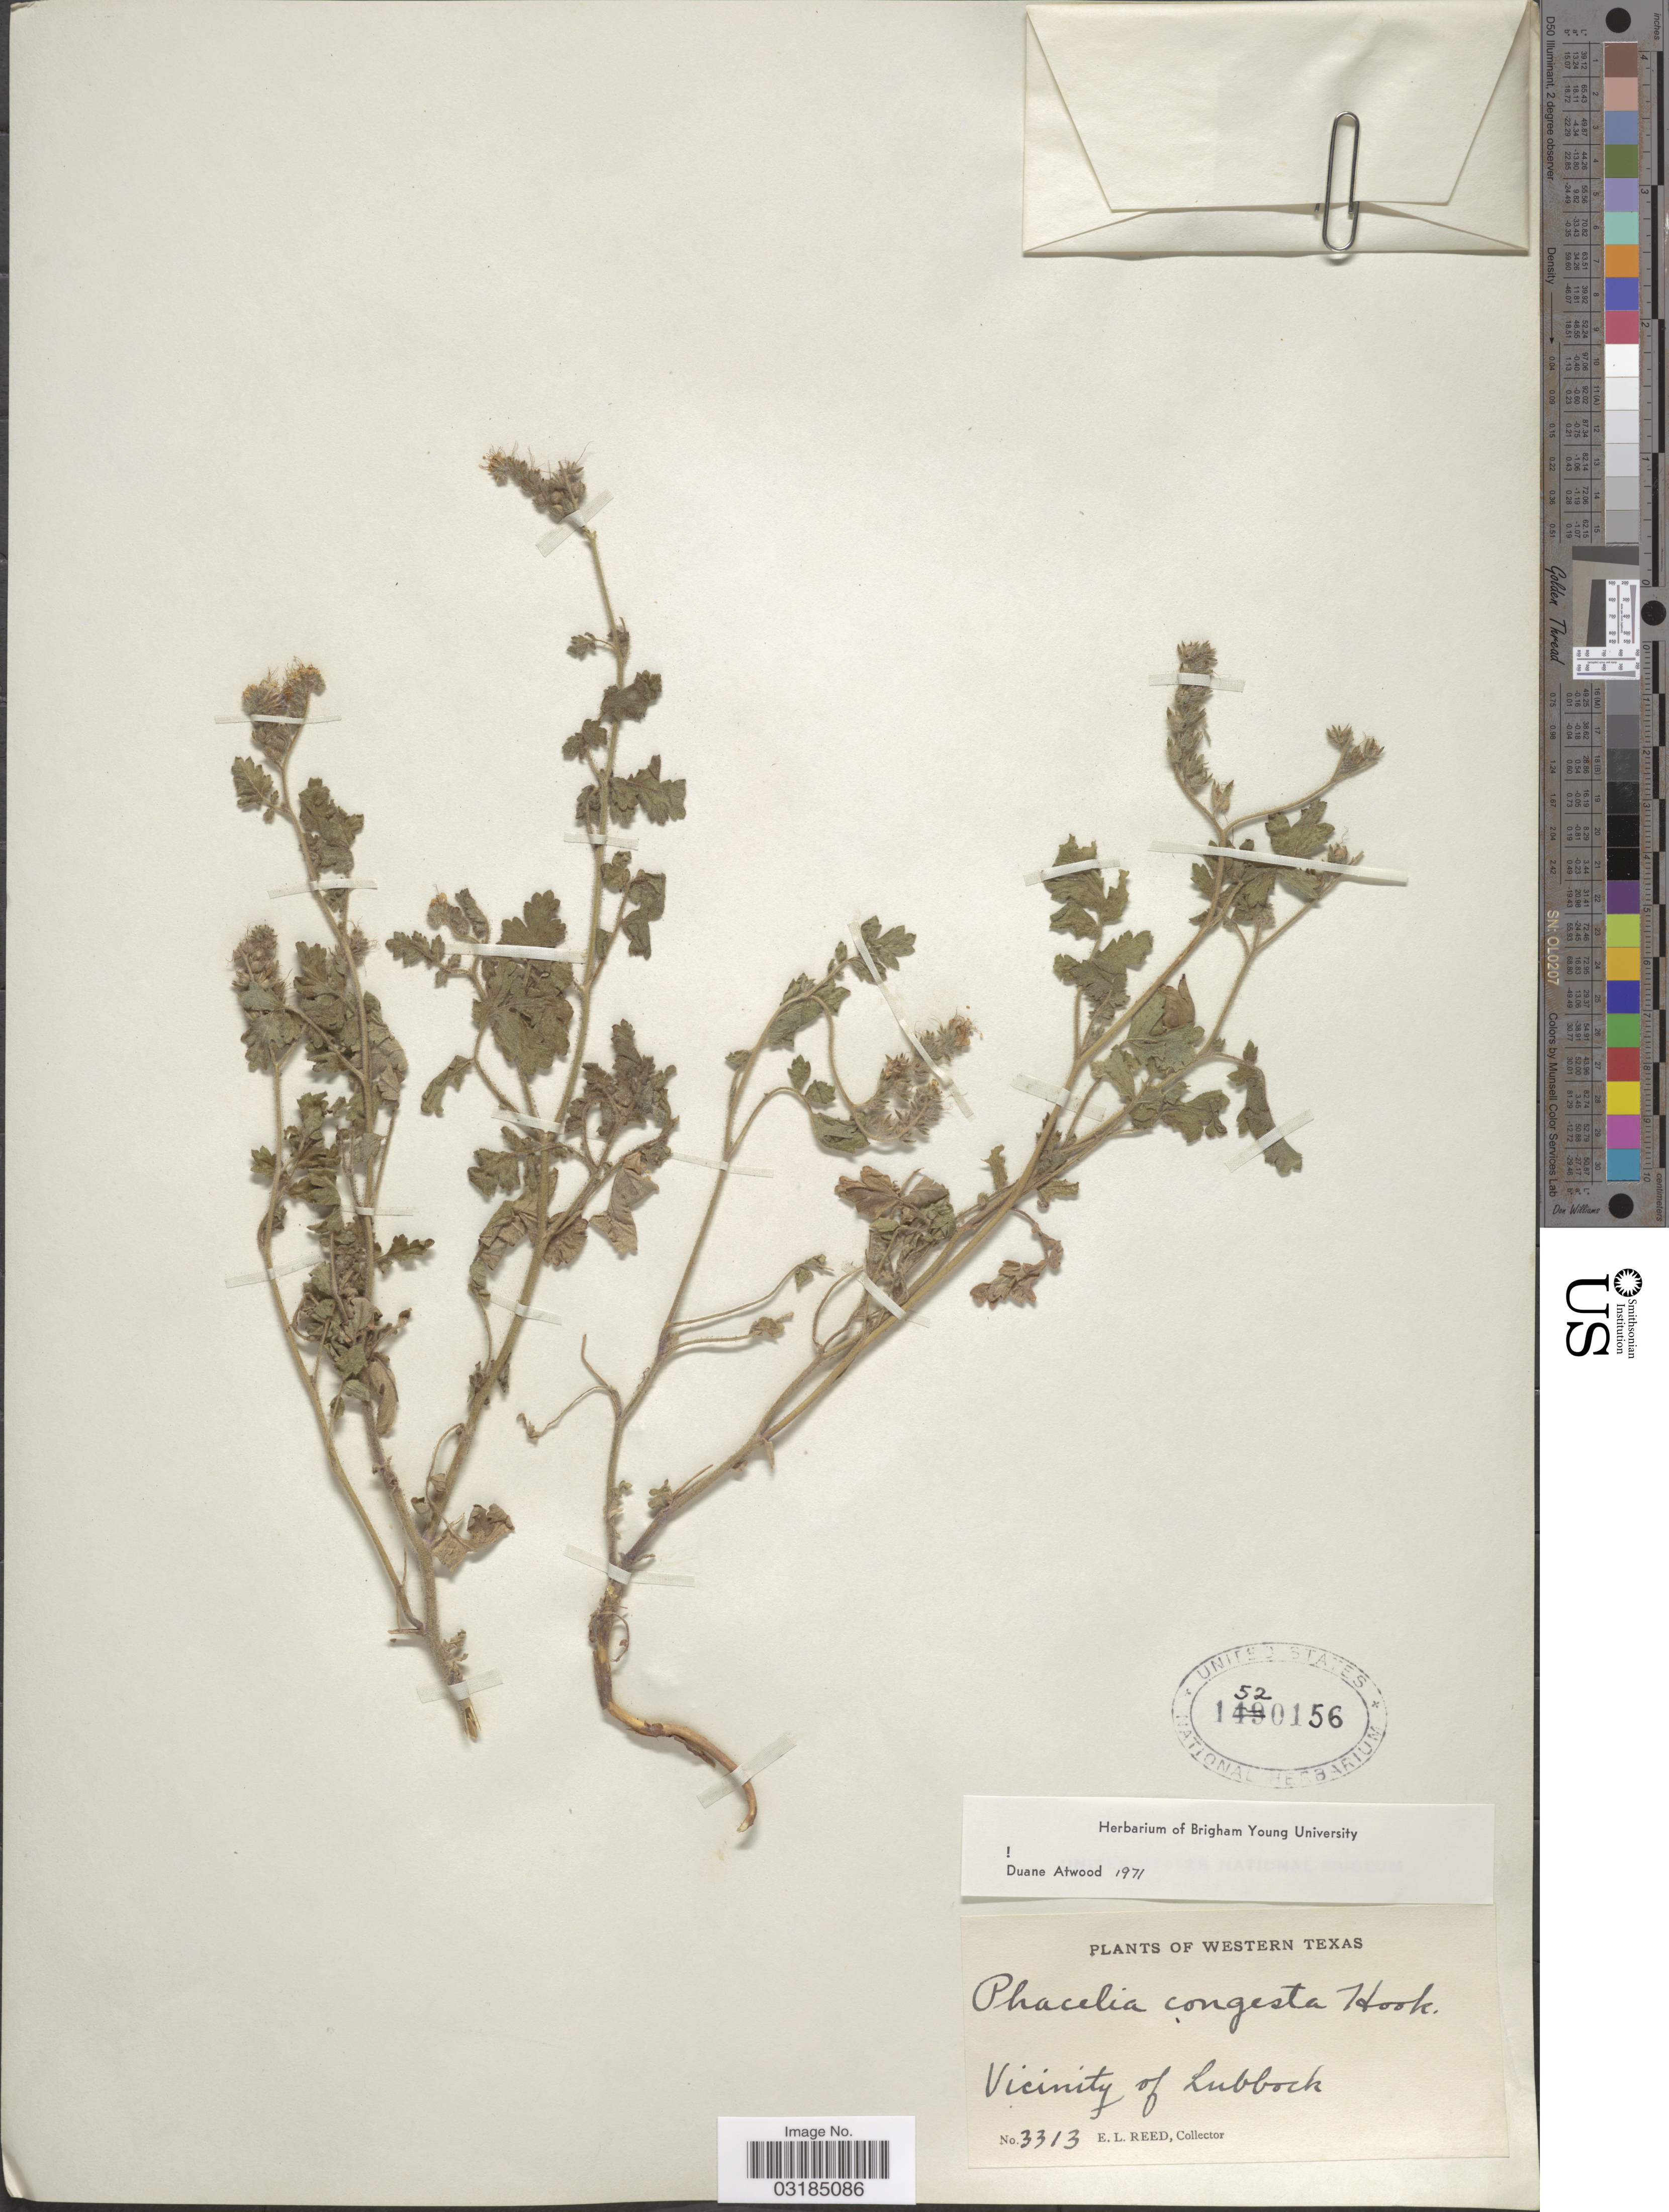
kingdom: Plantae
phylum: Tracheophyta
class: Magnoliopsida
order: Boraginales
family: Hydrophyllaceae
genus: Phacelia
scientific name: Phacelia congesta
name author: Hook.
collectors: E. Reed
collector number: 3313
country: United States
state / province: Texas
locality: Western Texas. Vicinity of Lubbock.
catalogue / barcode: US 1520156